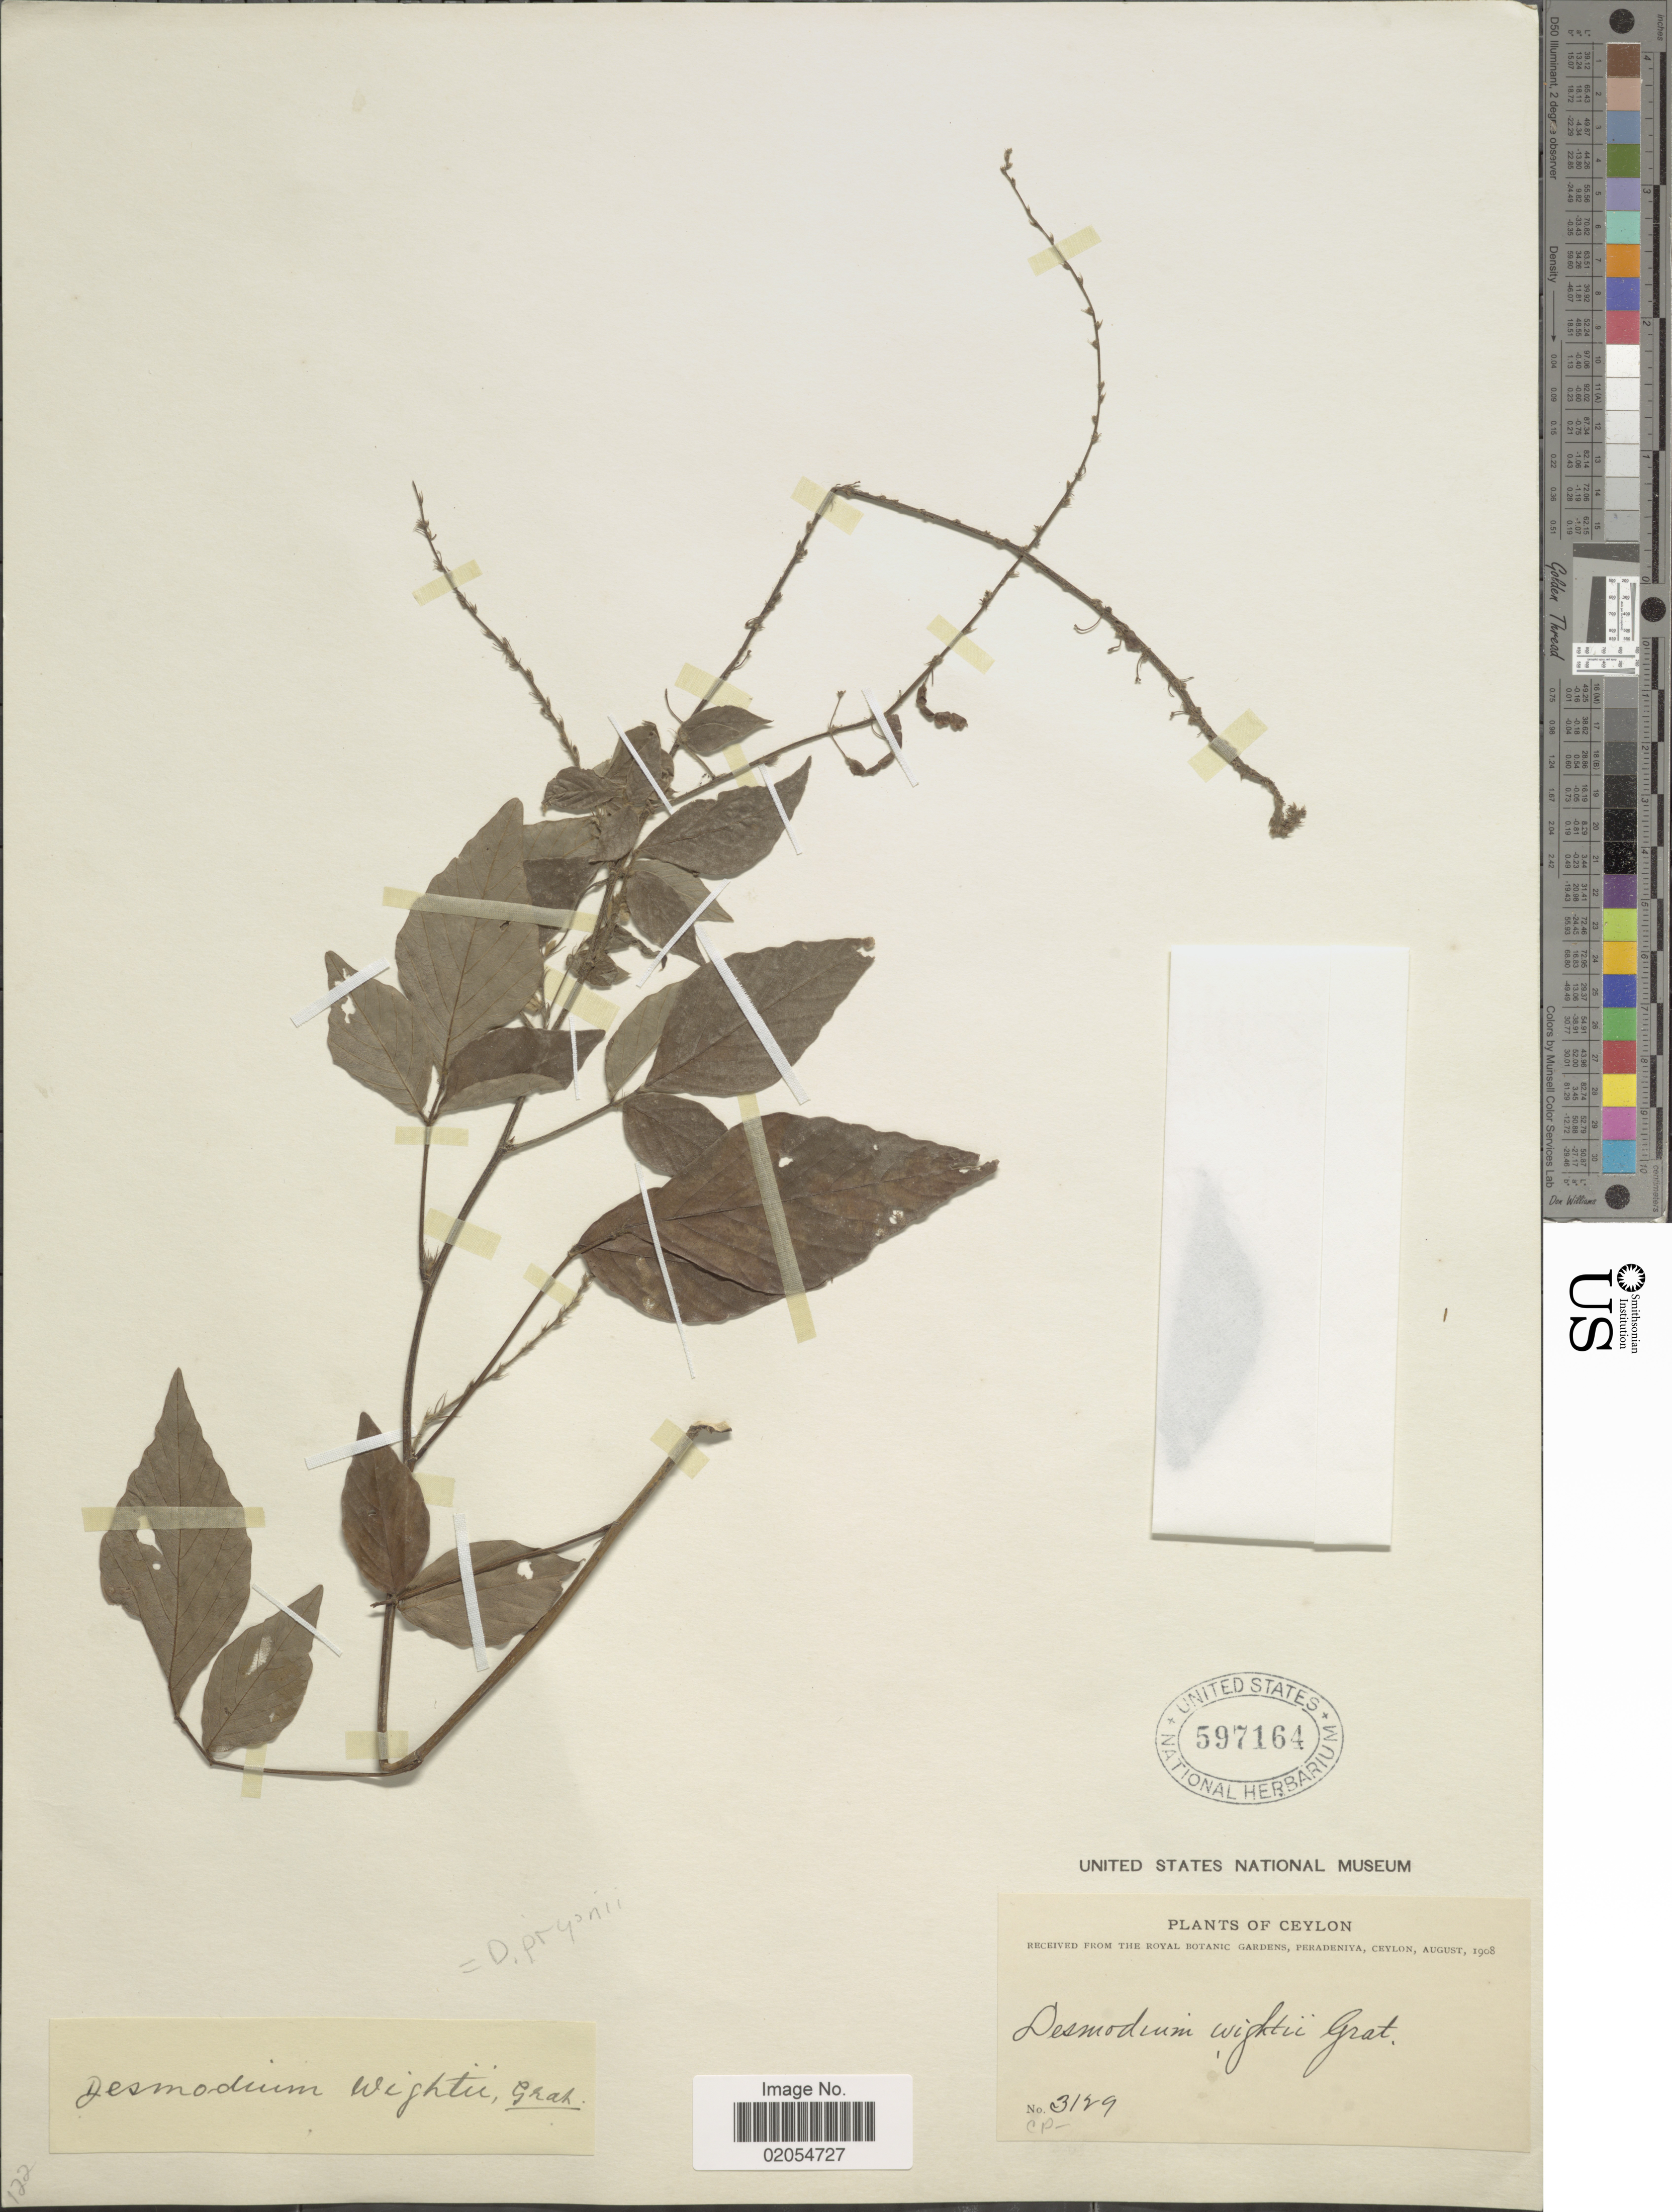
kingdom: Plantae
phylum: Tracheophyta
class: Magnoliopsida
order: Fabales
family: Fabaceae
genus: Pleurolobus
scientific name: Pleurolobus pryonii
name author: (DC.) H. Ohashi & K. Ohashi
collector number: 3129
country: Sri Lanka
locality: Ceylon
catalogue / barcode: US 597164